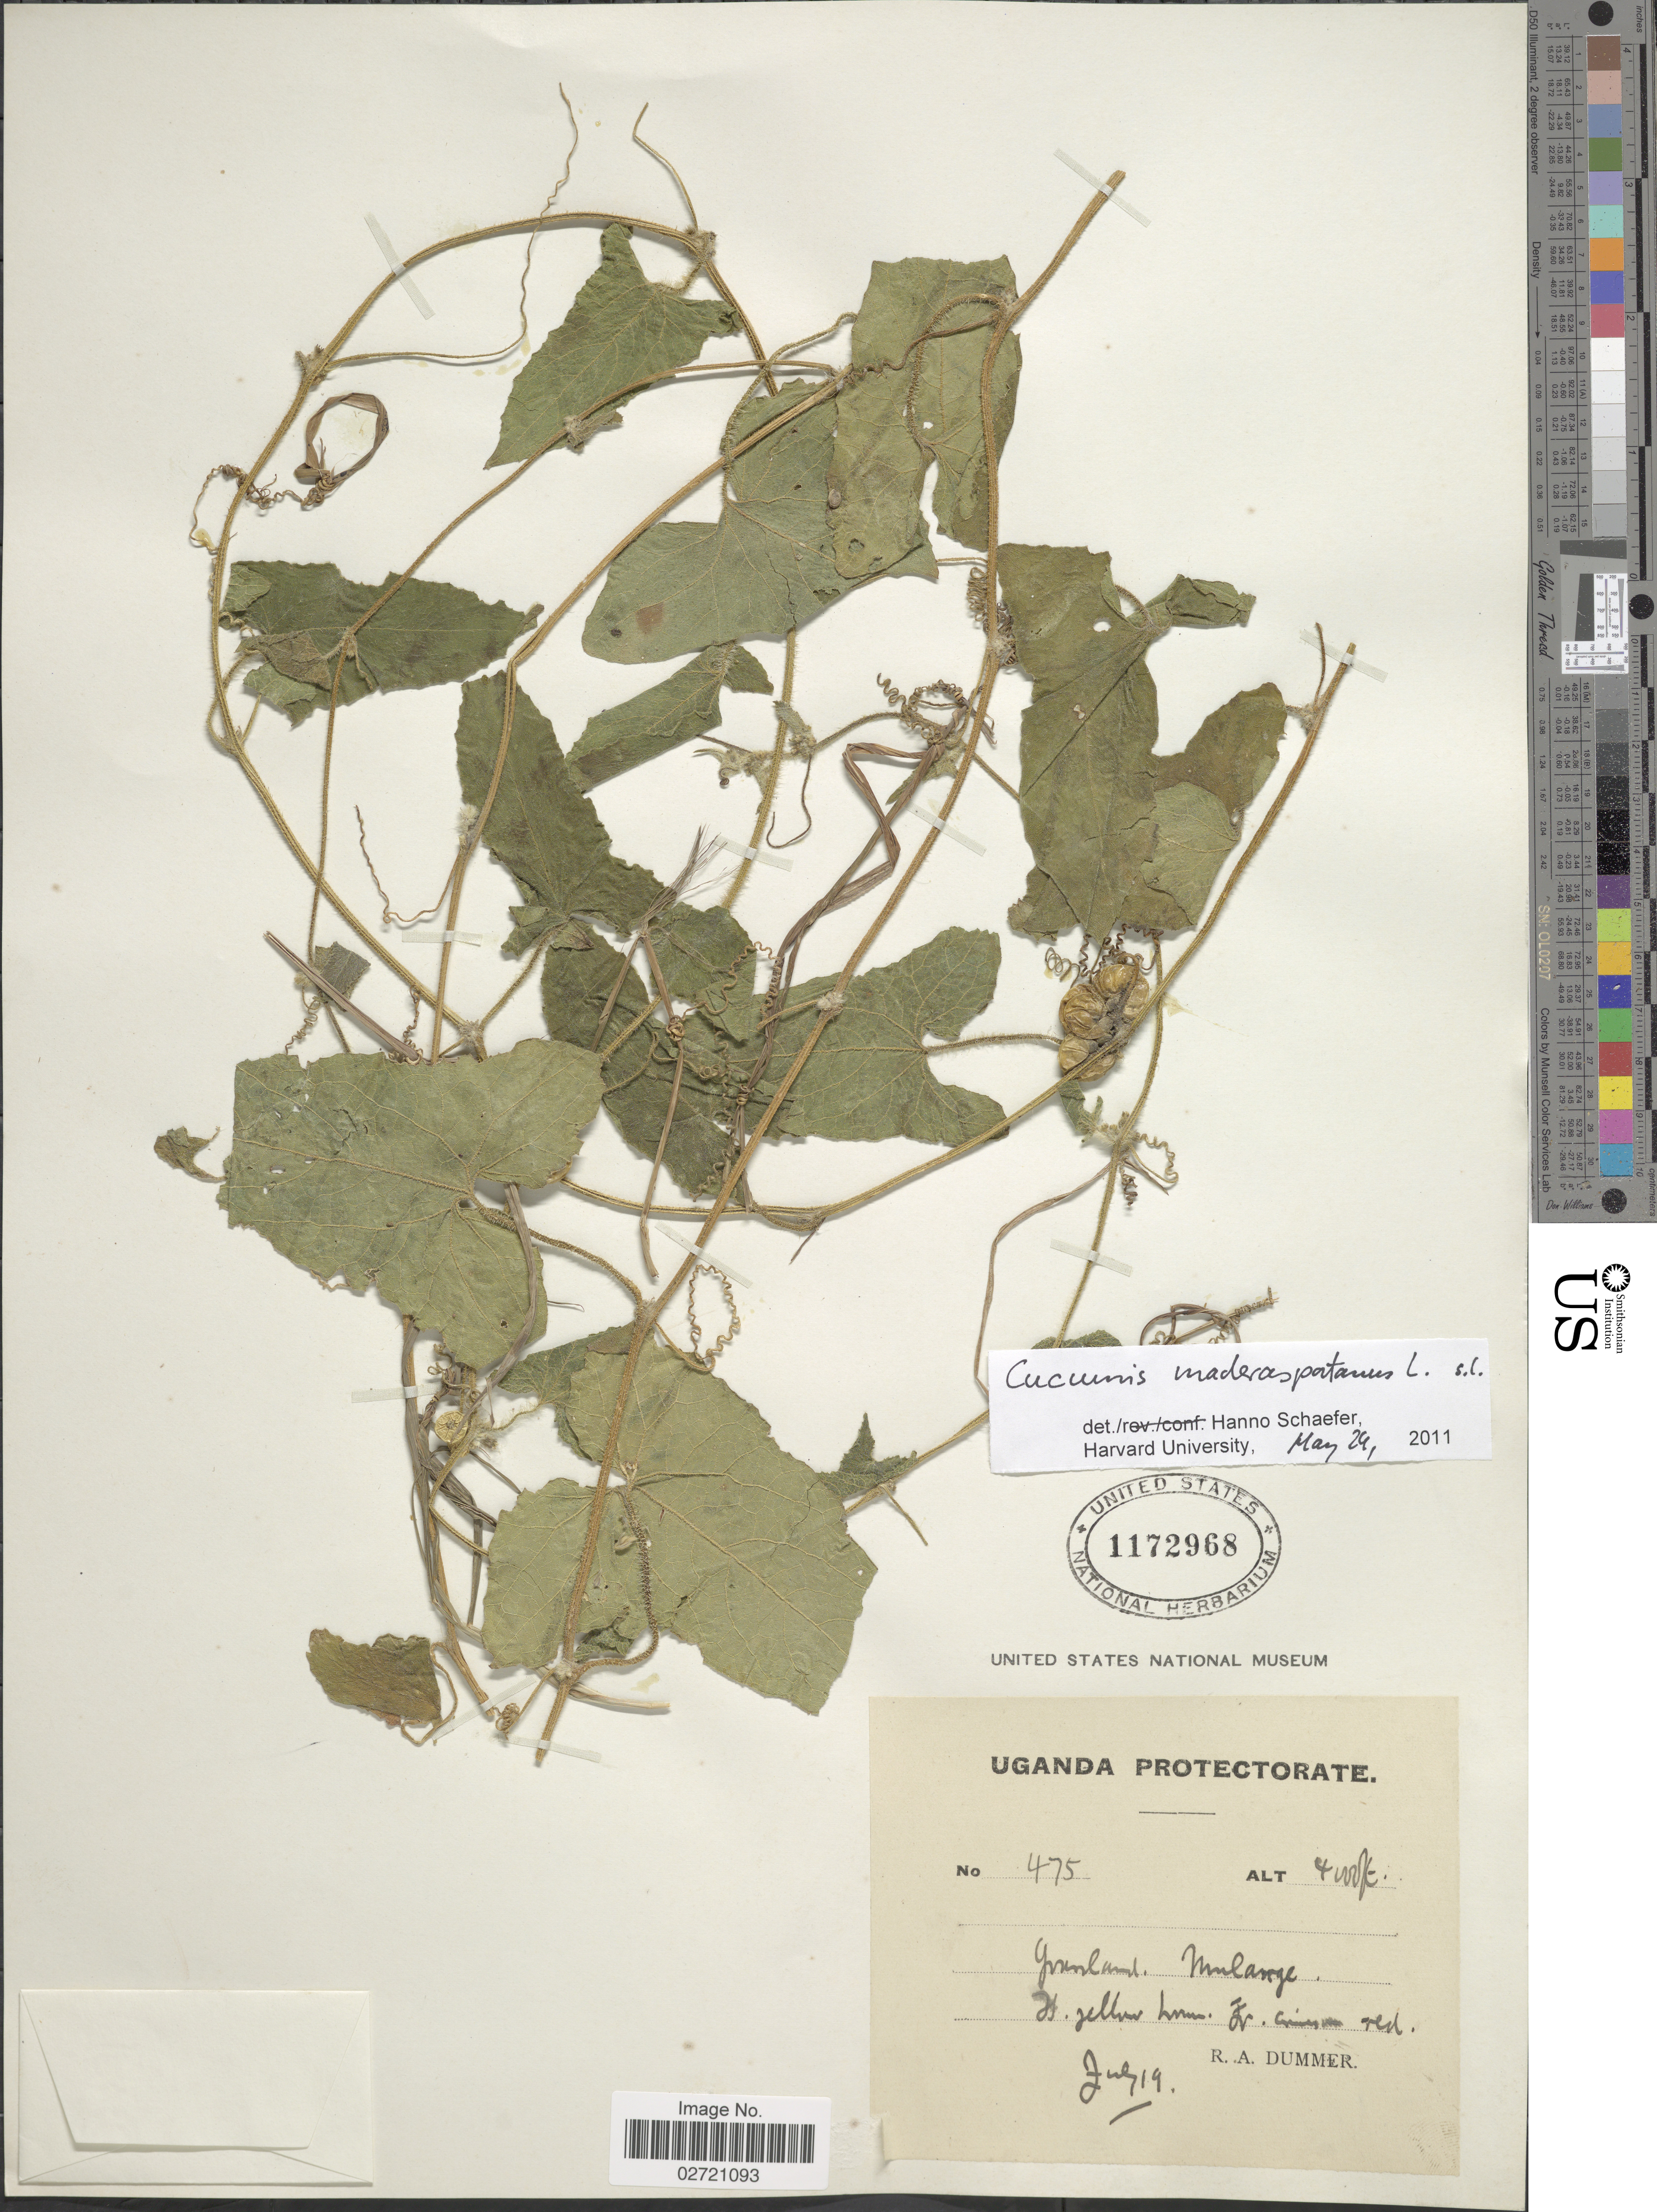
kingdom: Plantae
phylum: Tracheophyta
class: Magnoliopsida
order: Cucurbitales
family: Cucurbitaceae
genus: Cucumis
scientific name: Cucumis maderaspatanus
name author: L.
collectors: R. Dümmer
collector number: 475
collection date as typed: Transcribed d/m/y: /7/19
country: Uganda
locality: Grassland Mulange.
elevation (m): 1219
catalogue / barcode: US 1172968